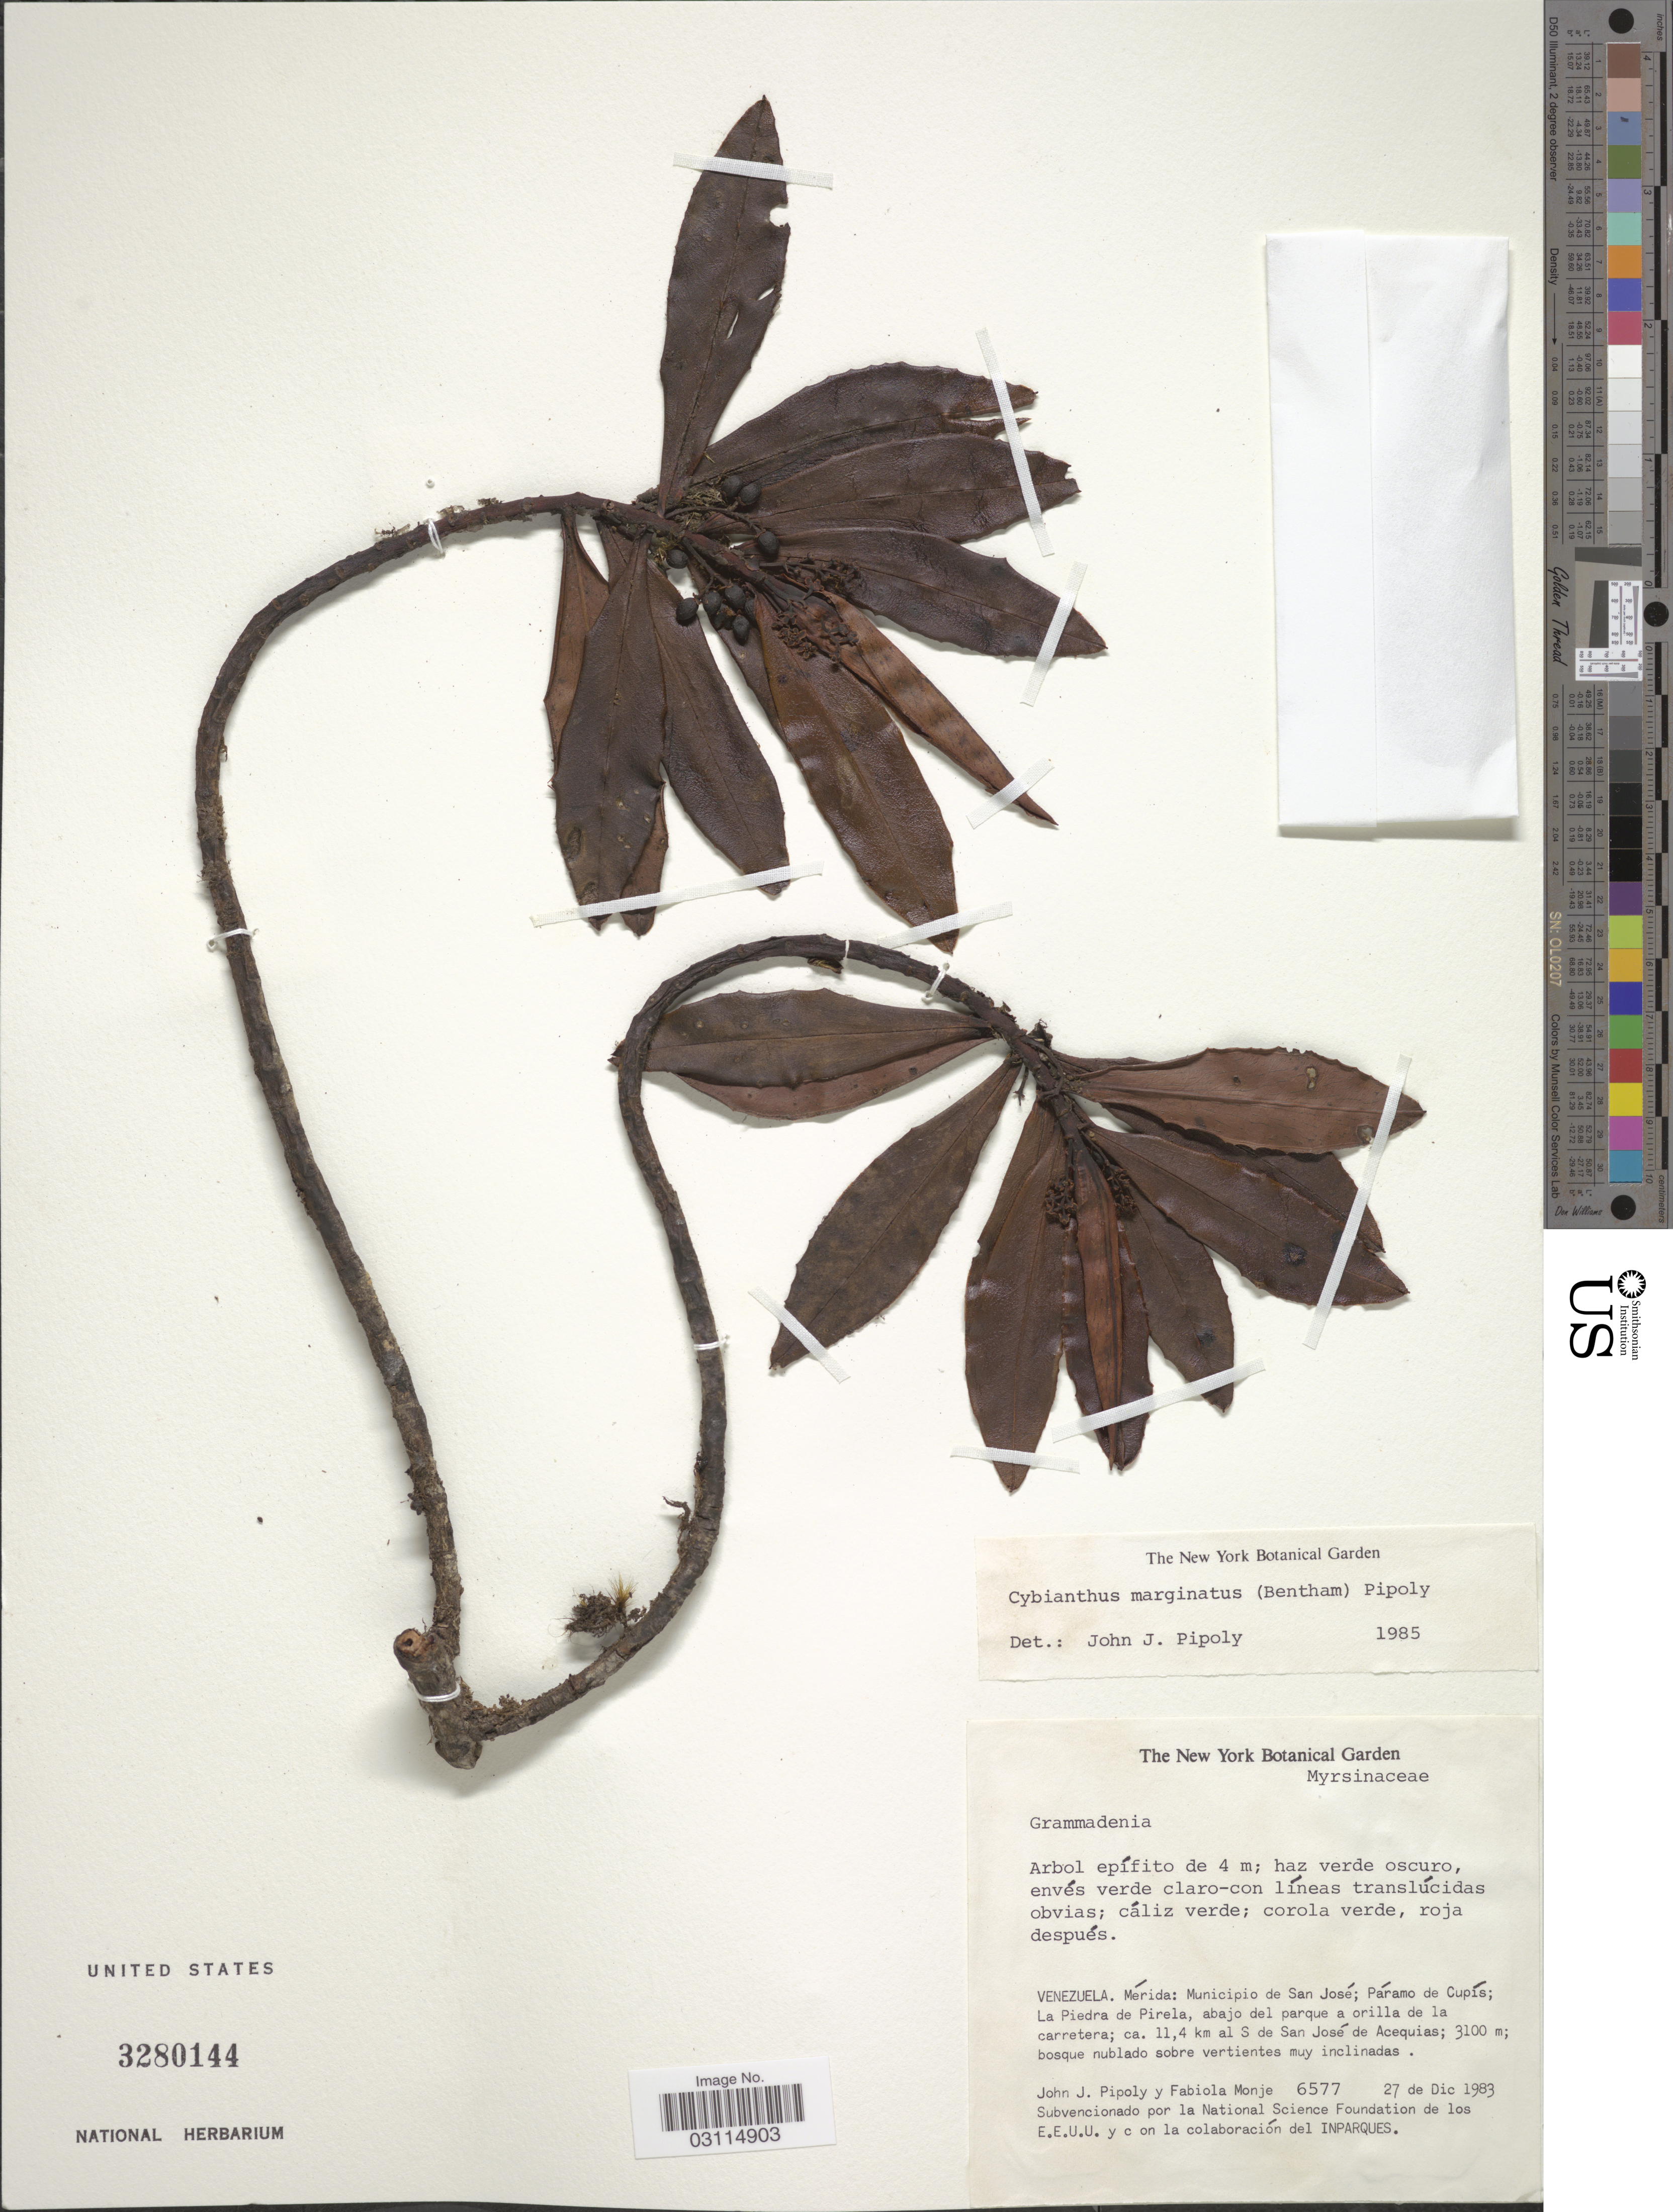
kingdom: Plantae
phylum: Tracheophyta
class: Magnoliopsida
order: Ericales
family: Primulaceae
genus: Cybianthus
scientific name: Cybianthus marginatus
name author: (Benth.) Pipoly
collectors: J. J. Pipoly & F. Monje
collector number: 6577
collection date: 1983-12-27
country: Venezuela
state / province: Mérida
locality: Municipio de San José; Páramo de Cupís; La Piedra de Pirela; abajo del parque a orilla de la carretera; ca. 11.4 km al S de San José de Acequias.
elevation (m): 3100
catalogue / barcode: US 3280144